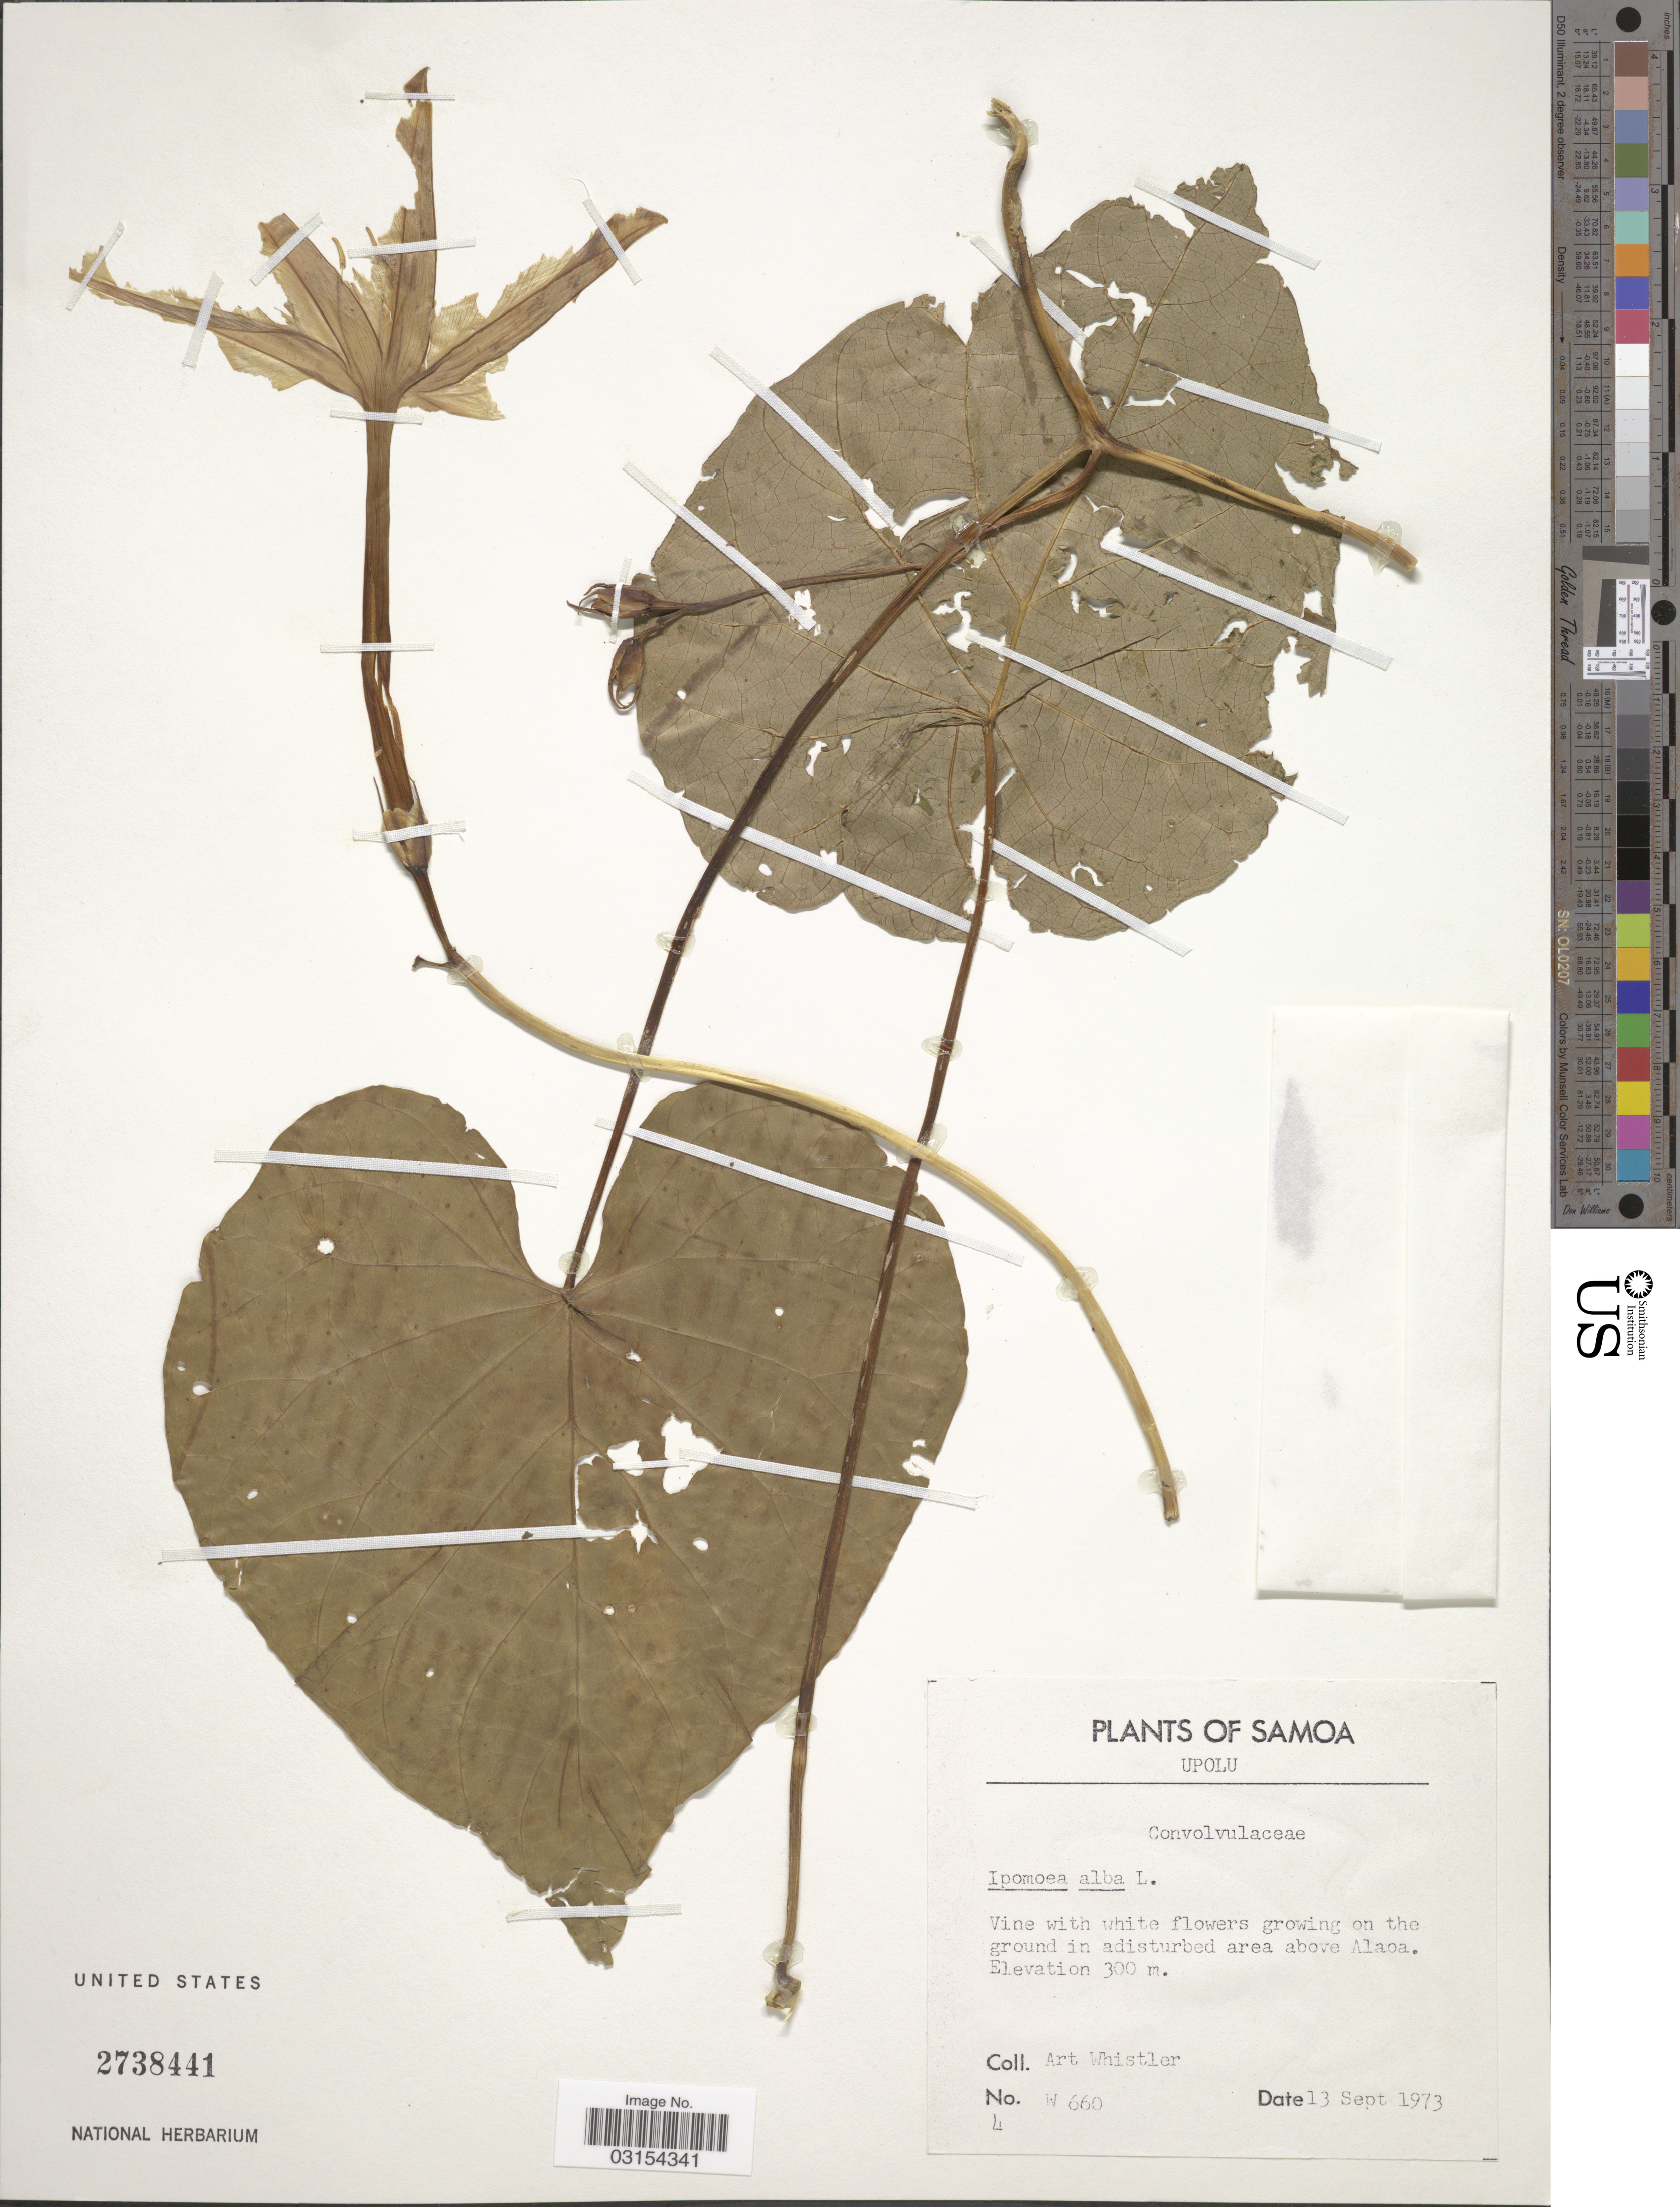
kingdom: Plantae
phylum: Tracheophyta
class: Magnoliopsida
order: Solanales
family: Convolvulaceae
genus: Ipomoea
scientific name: Ipomoea alba L.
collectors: A. Whistler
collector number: W660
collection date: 1973-09-13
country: Samoa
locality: Samoa. Upolu. Area above Alaoa.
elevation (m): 300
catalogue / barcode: US 2738441